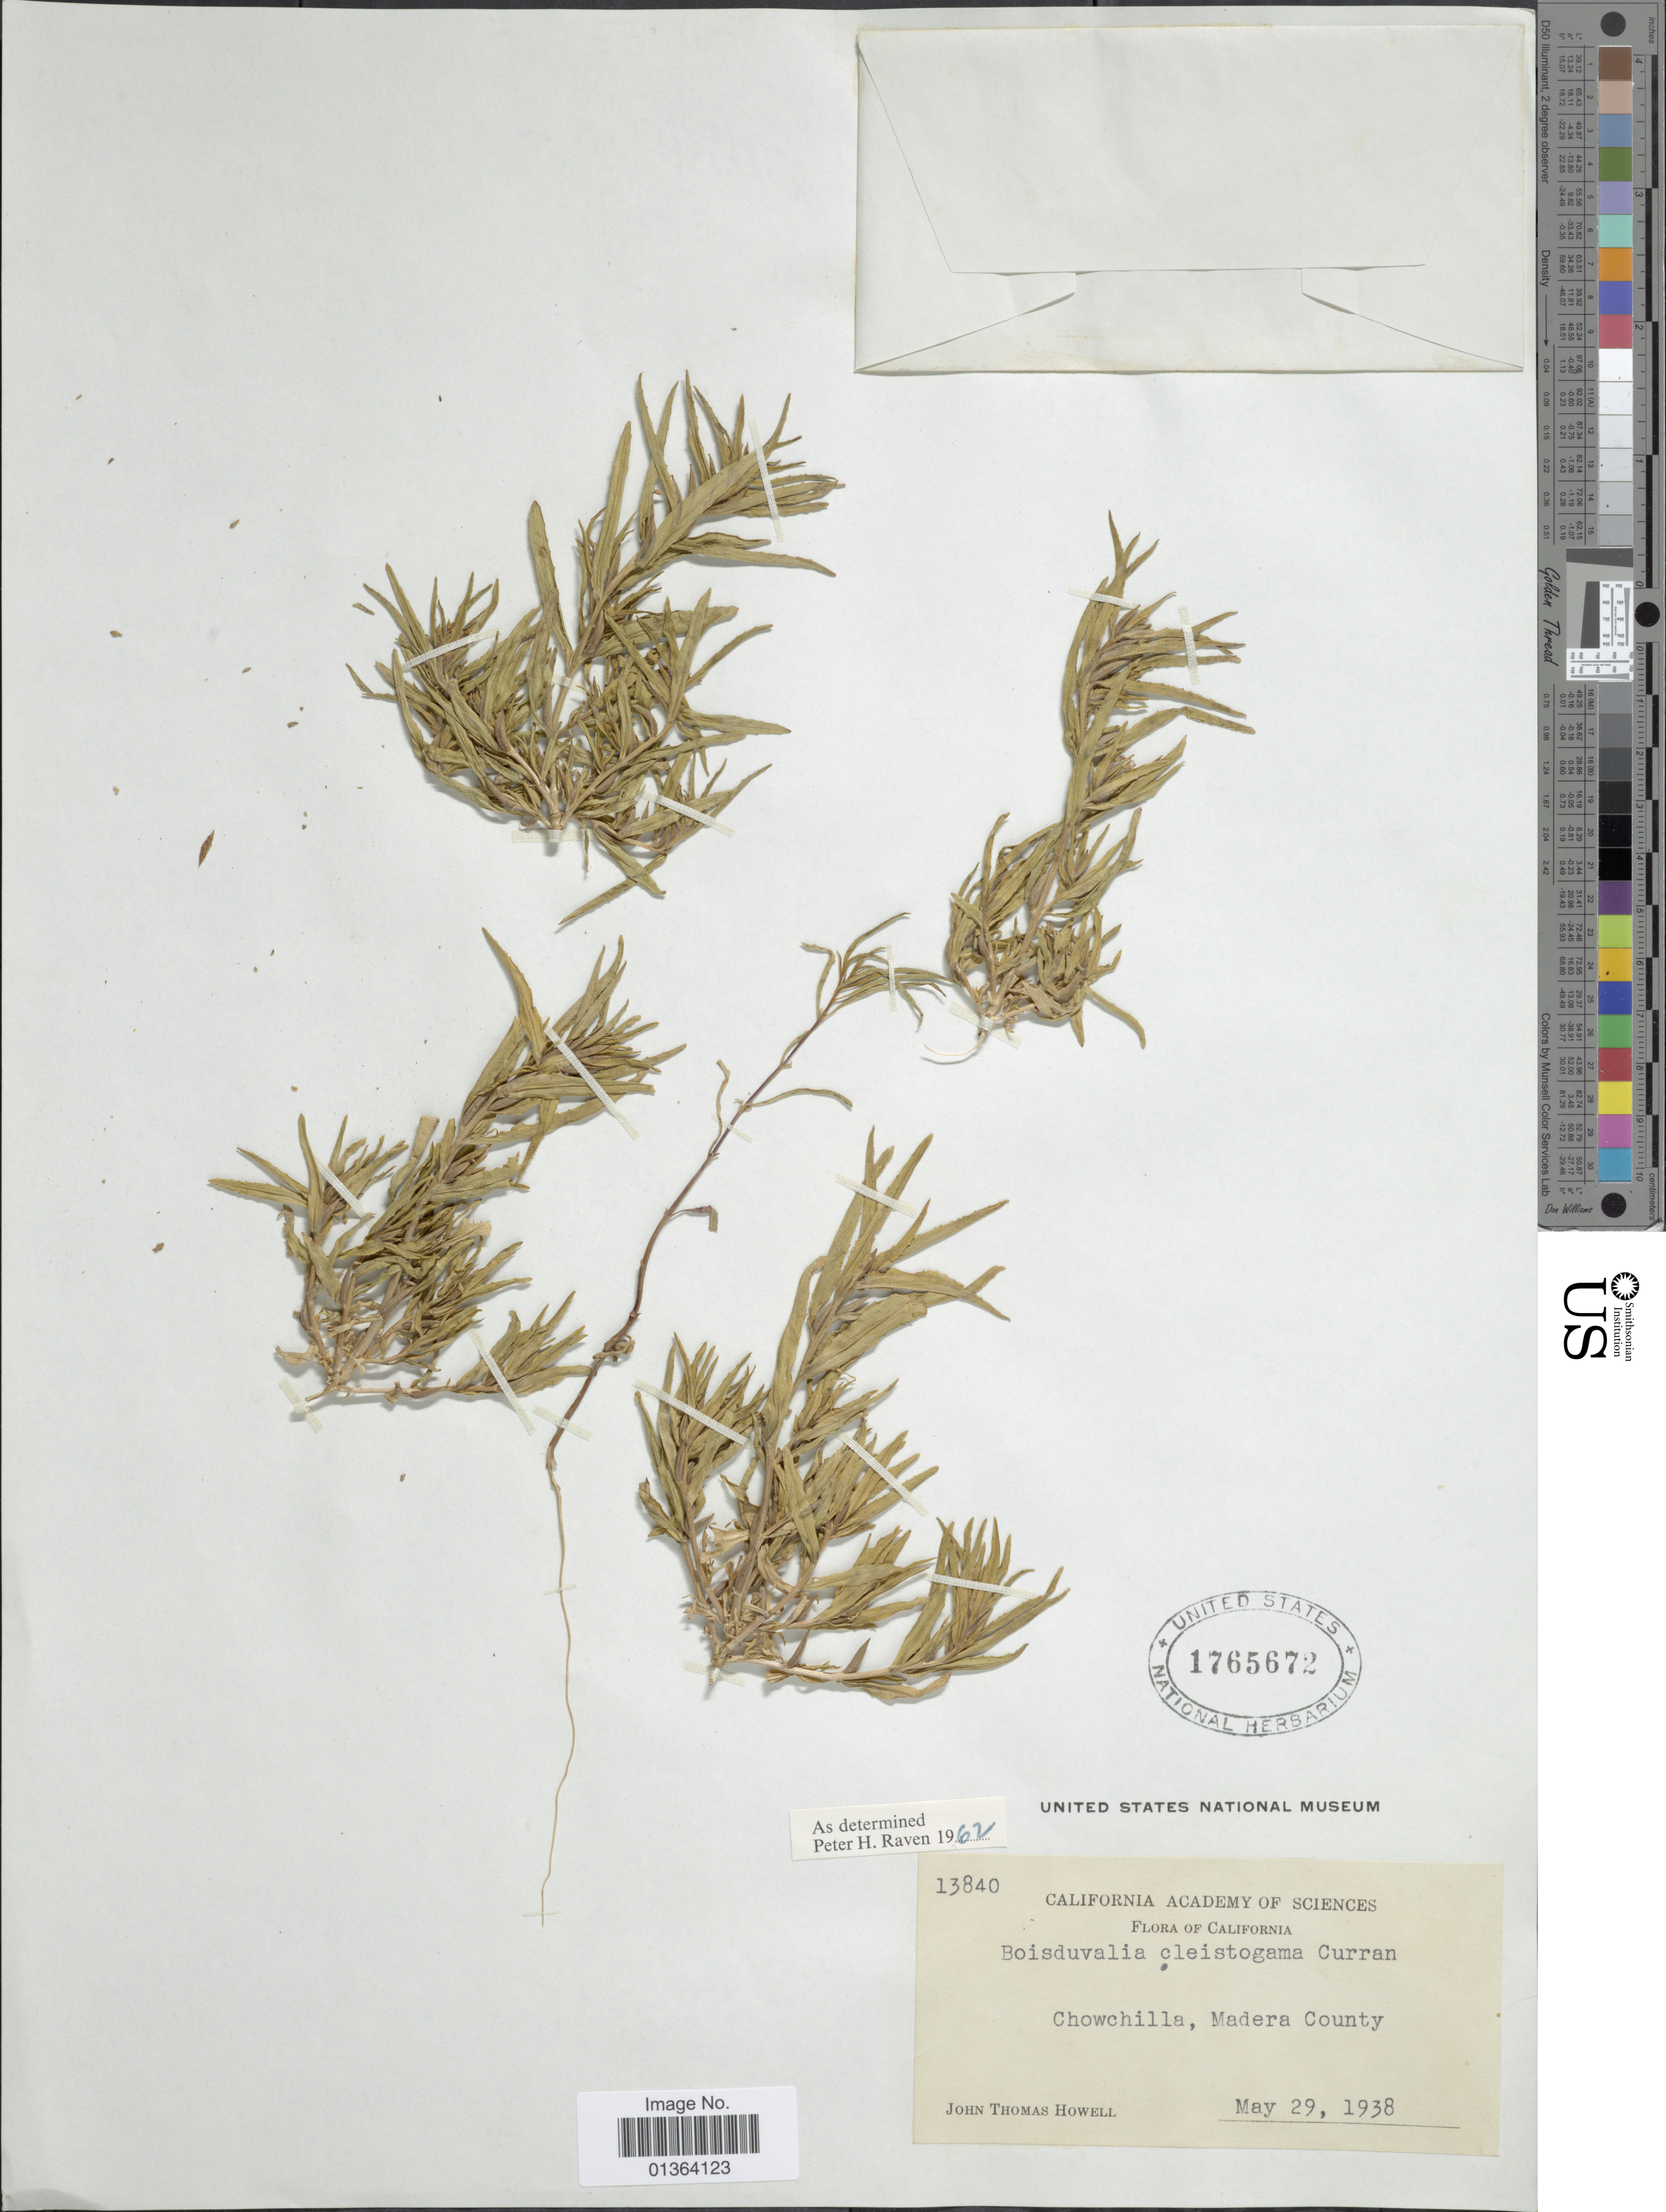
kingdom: Plantae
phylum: Tracheophyta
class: Magnoliopsida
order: Myrtales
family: Onagraceae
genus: Epilobium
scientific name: Epilobium cleistogamum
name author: (Curran) Hoch & P.H. Raven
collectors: J. T. Howell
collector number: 13840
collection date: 1938-05-29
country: United States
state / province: California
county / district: Madera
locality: Chowchilla, Madera County.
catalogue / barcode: US 1765672